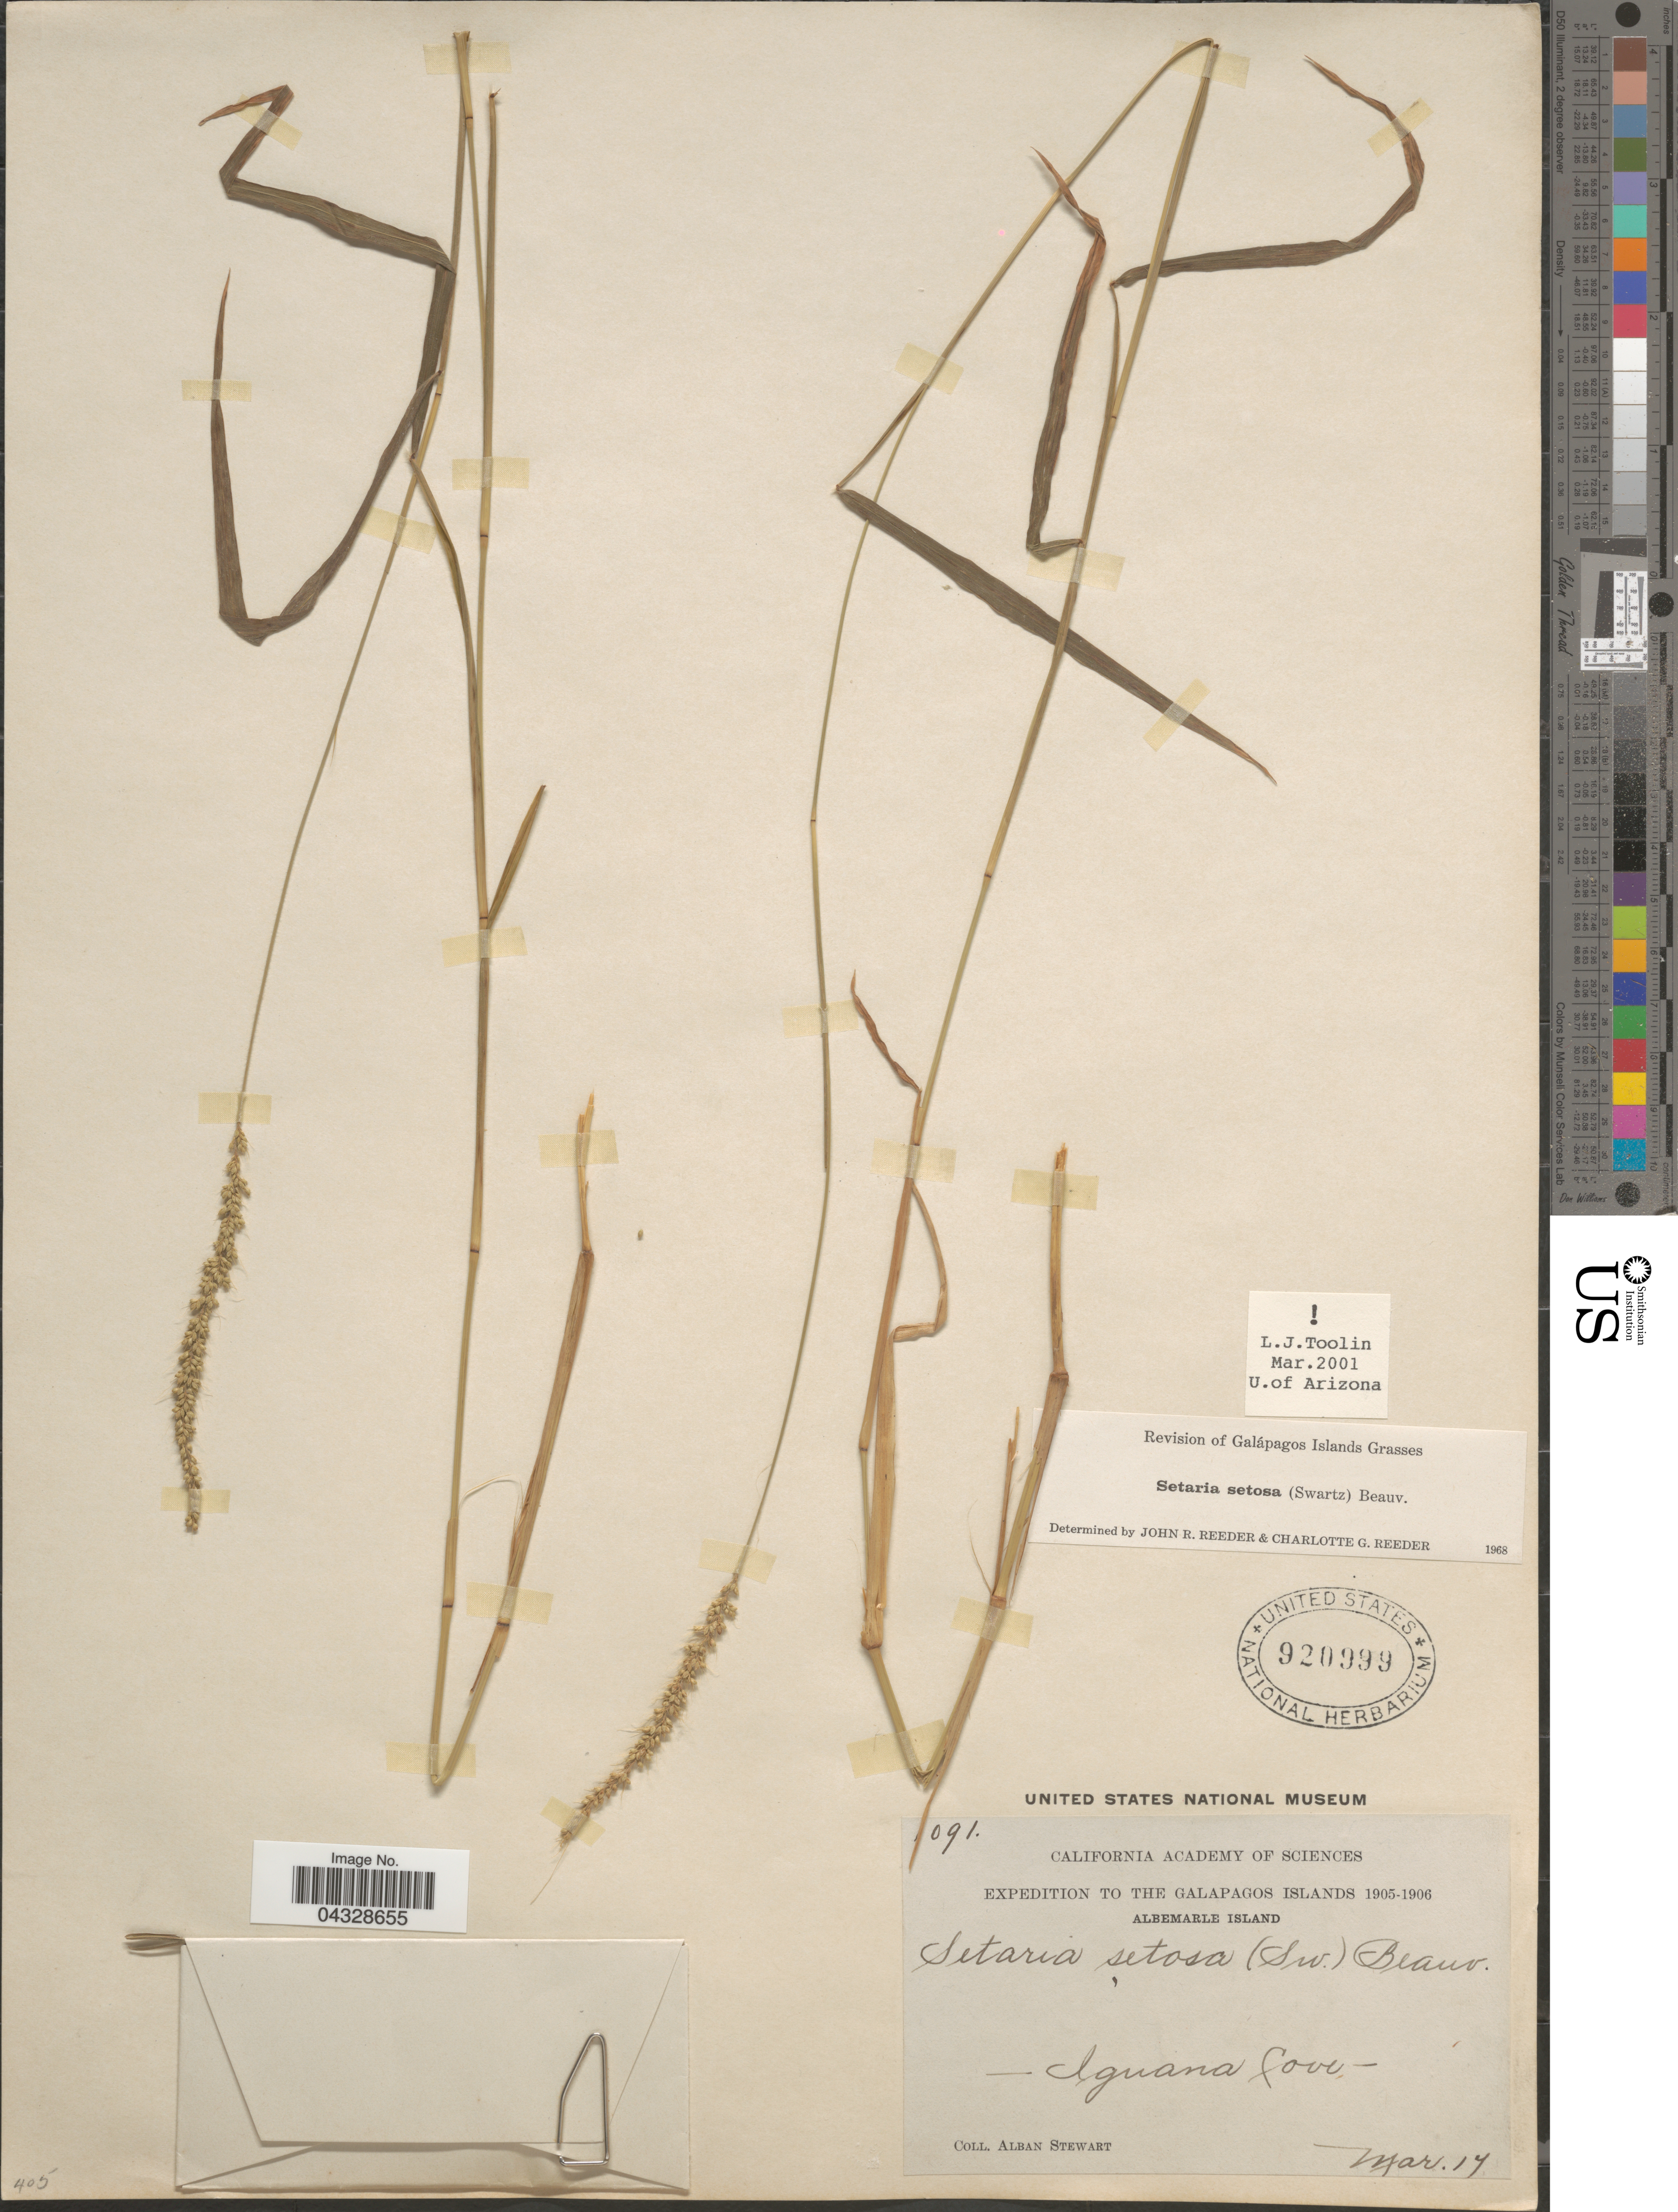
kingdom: Plantae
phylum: Tracheophyta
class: Liliopsida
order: Poales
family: Poaceae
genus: Setaria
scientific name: Setaria setosa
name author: (Sw.) P. Beauv.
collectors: A. Stewart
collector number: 1091*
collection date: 1905-03-17/1906-03-17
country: Ecuador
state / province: Colón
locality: Expedition to the Galapagos Islands 1905-1906. Albemarle Island. Iguana Cove.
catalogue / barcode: US 920999